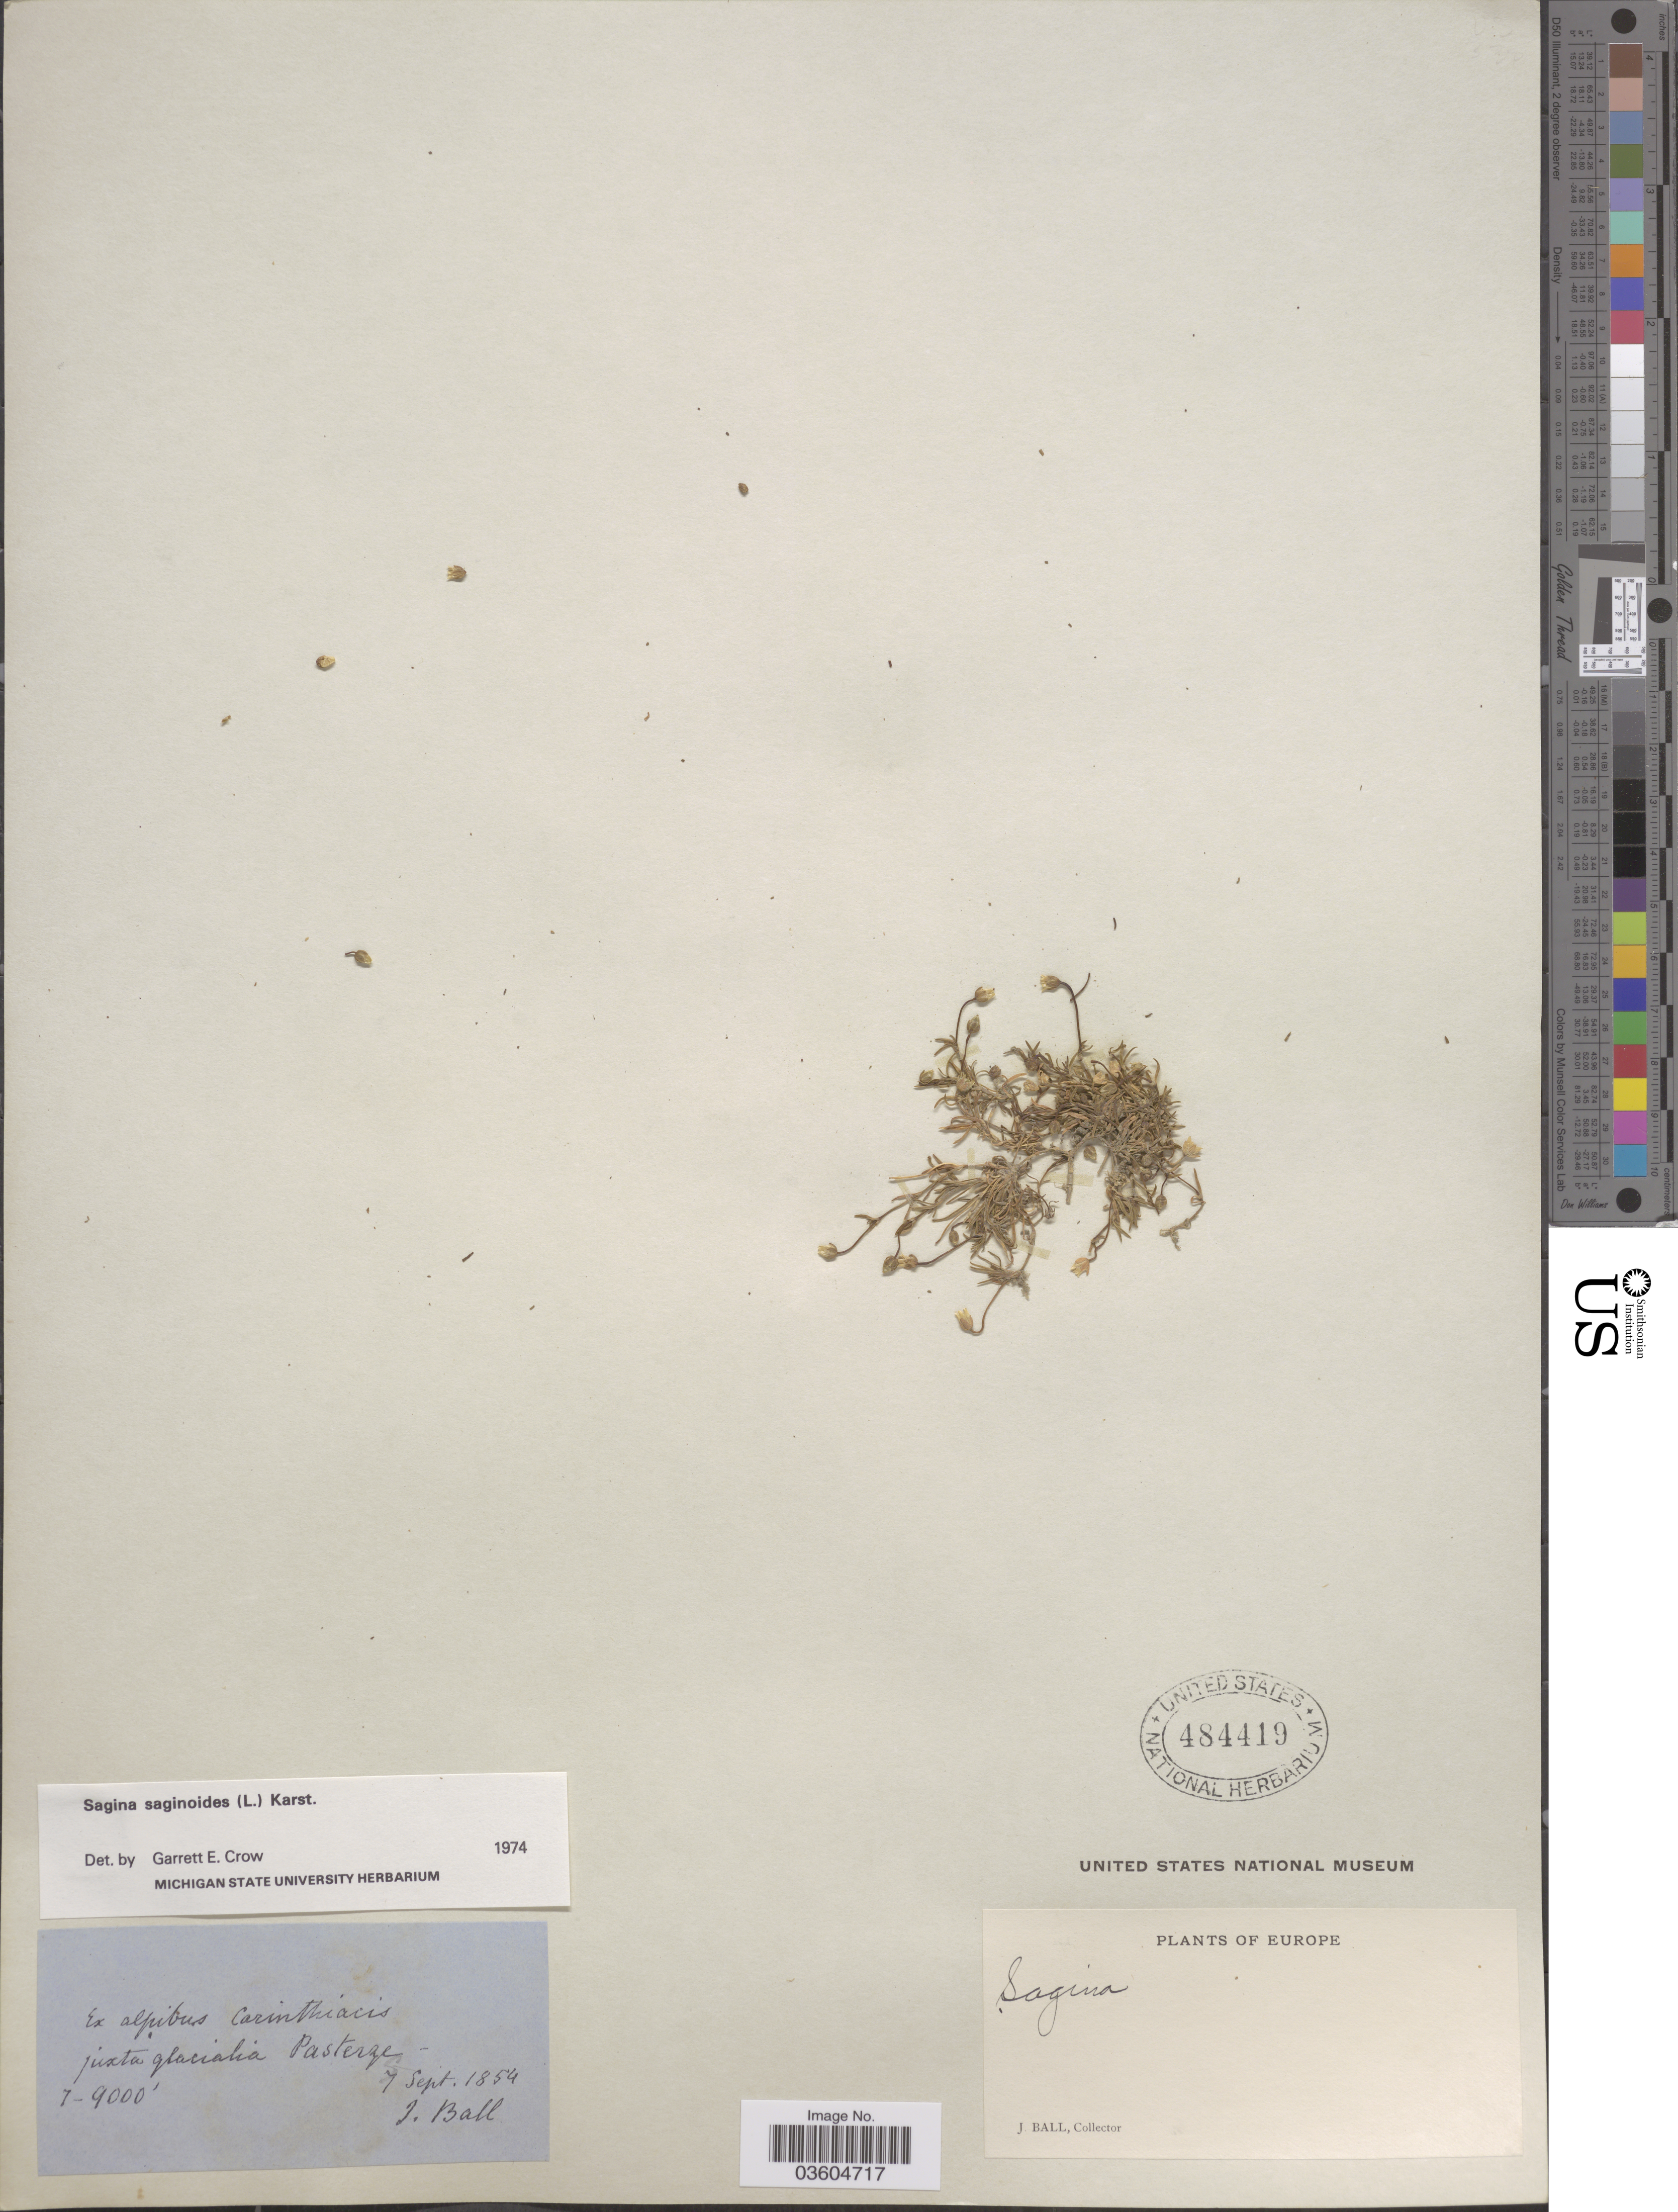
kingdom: Plantae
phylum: Tracheophyta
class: Magnoliopsida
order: Caryophyllales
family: Caryophyllaceae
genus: Sagina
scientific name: Sagina saginoides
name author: (L.) H. Karst.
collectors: J. Ball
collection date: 1854-09-07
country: Austria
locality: Ex alpibus Carinthiacis juxta glacialia Pasterze. Europe.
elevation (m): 2134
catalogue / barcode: US 484419